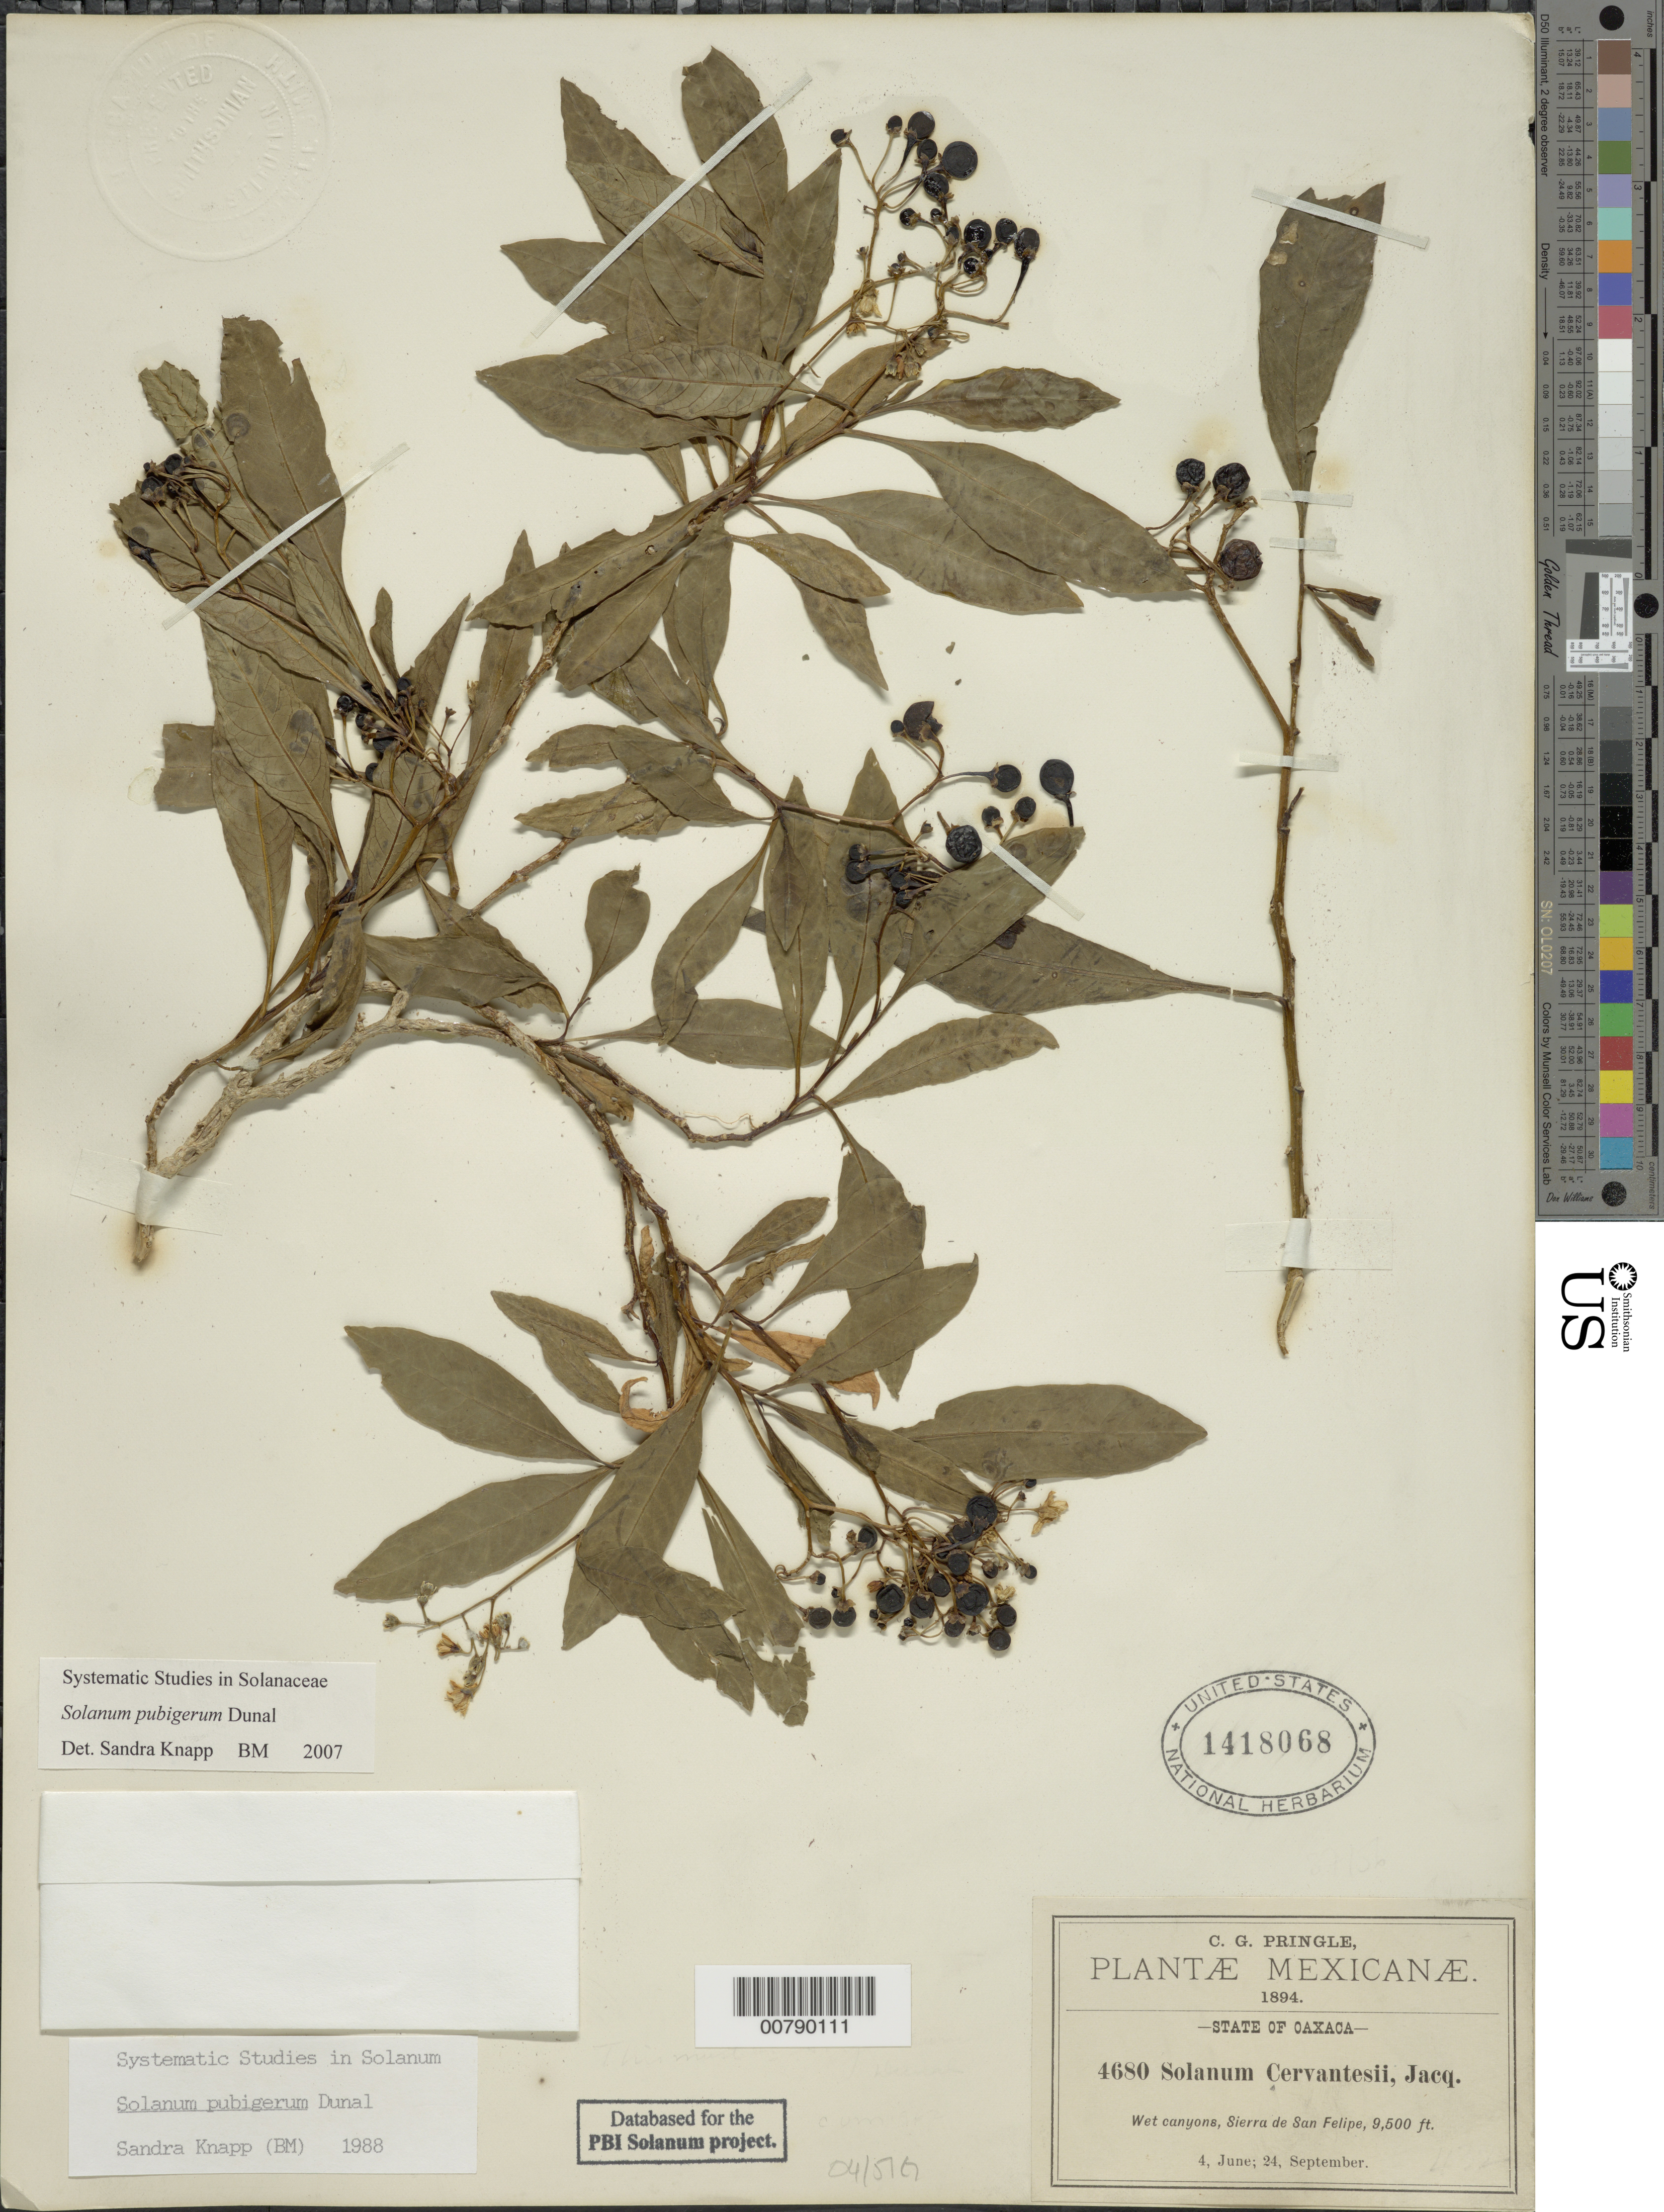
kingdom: Plantae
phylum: Tracheophyta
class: Magnoliopsida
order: Solanales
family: Solanaceae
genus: Solanum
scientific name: Solanum pubigerum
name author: Dunal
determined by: Knapp, S. D.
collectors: C. G. Pringle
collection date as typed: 4 Jun 1894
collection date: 1894-06-04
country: Mexico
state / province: Oaxaca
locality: Sierra de San Felipe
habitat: wet canyons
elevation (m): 2896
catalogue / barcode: US 1418068